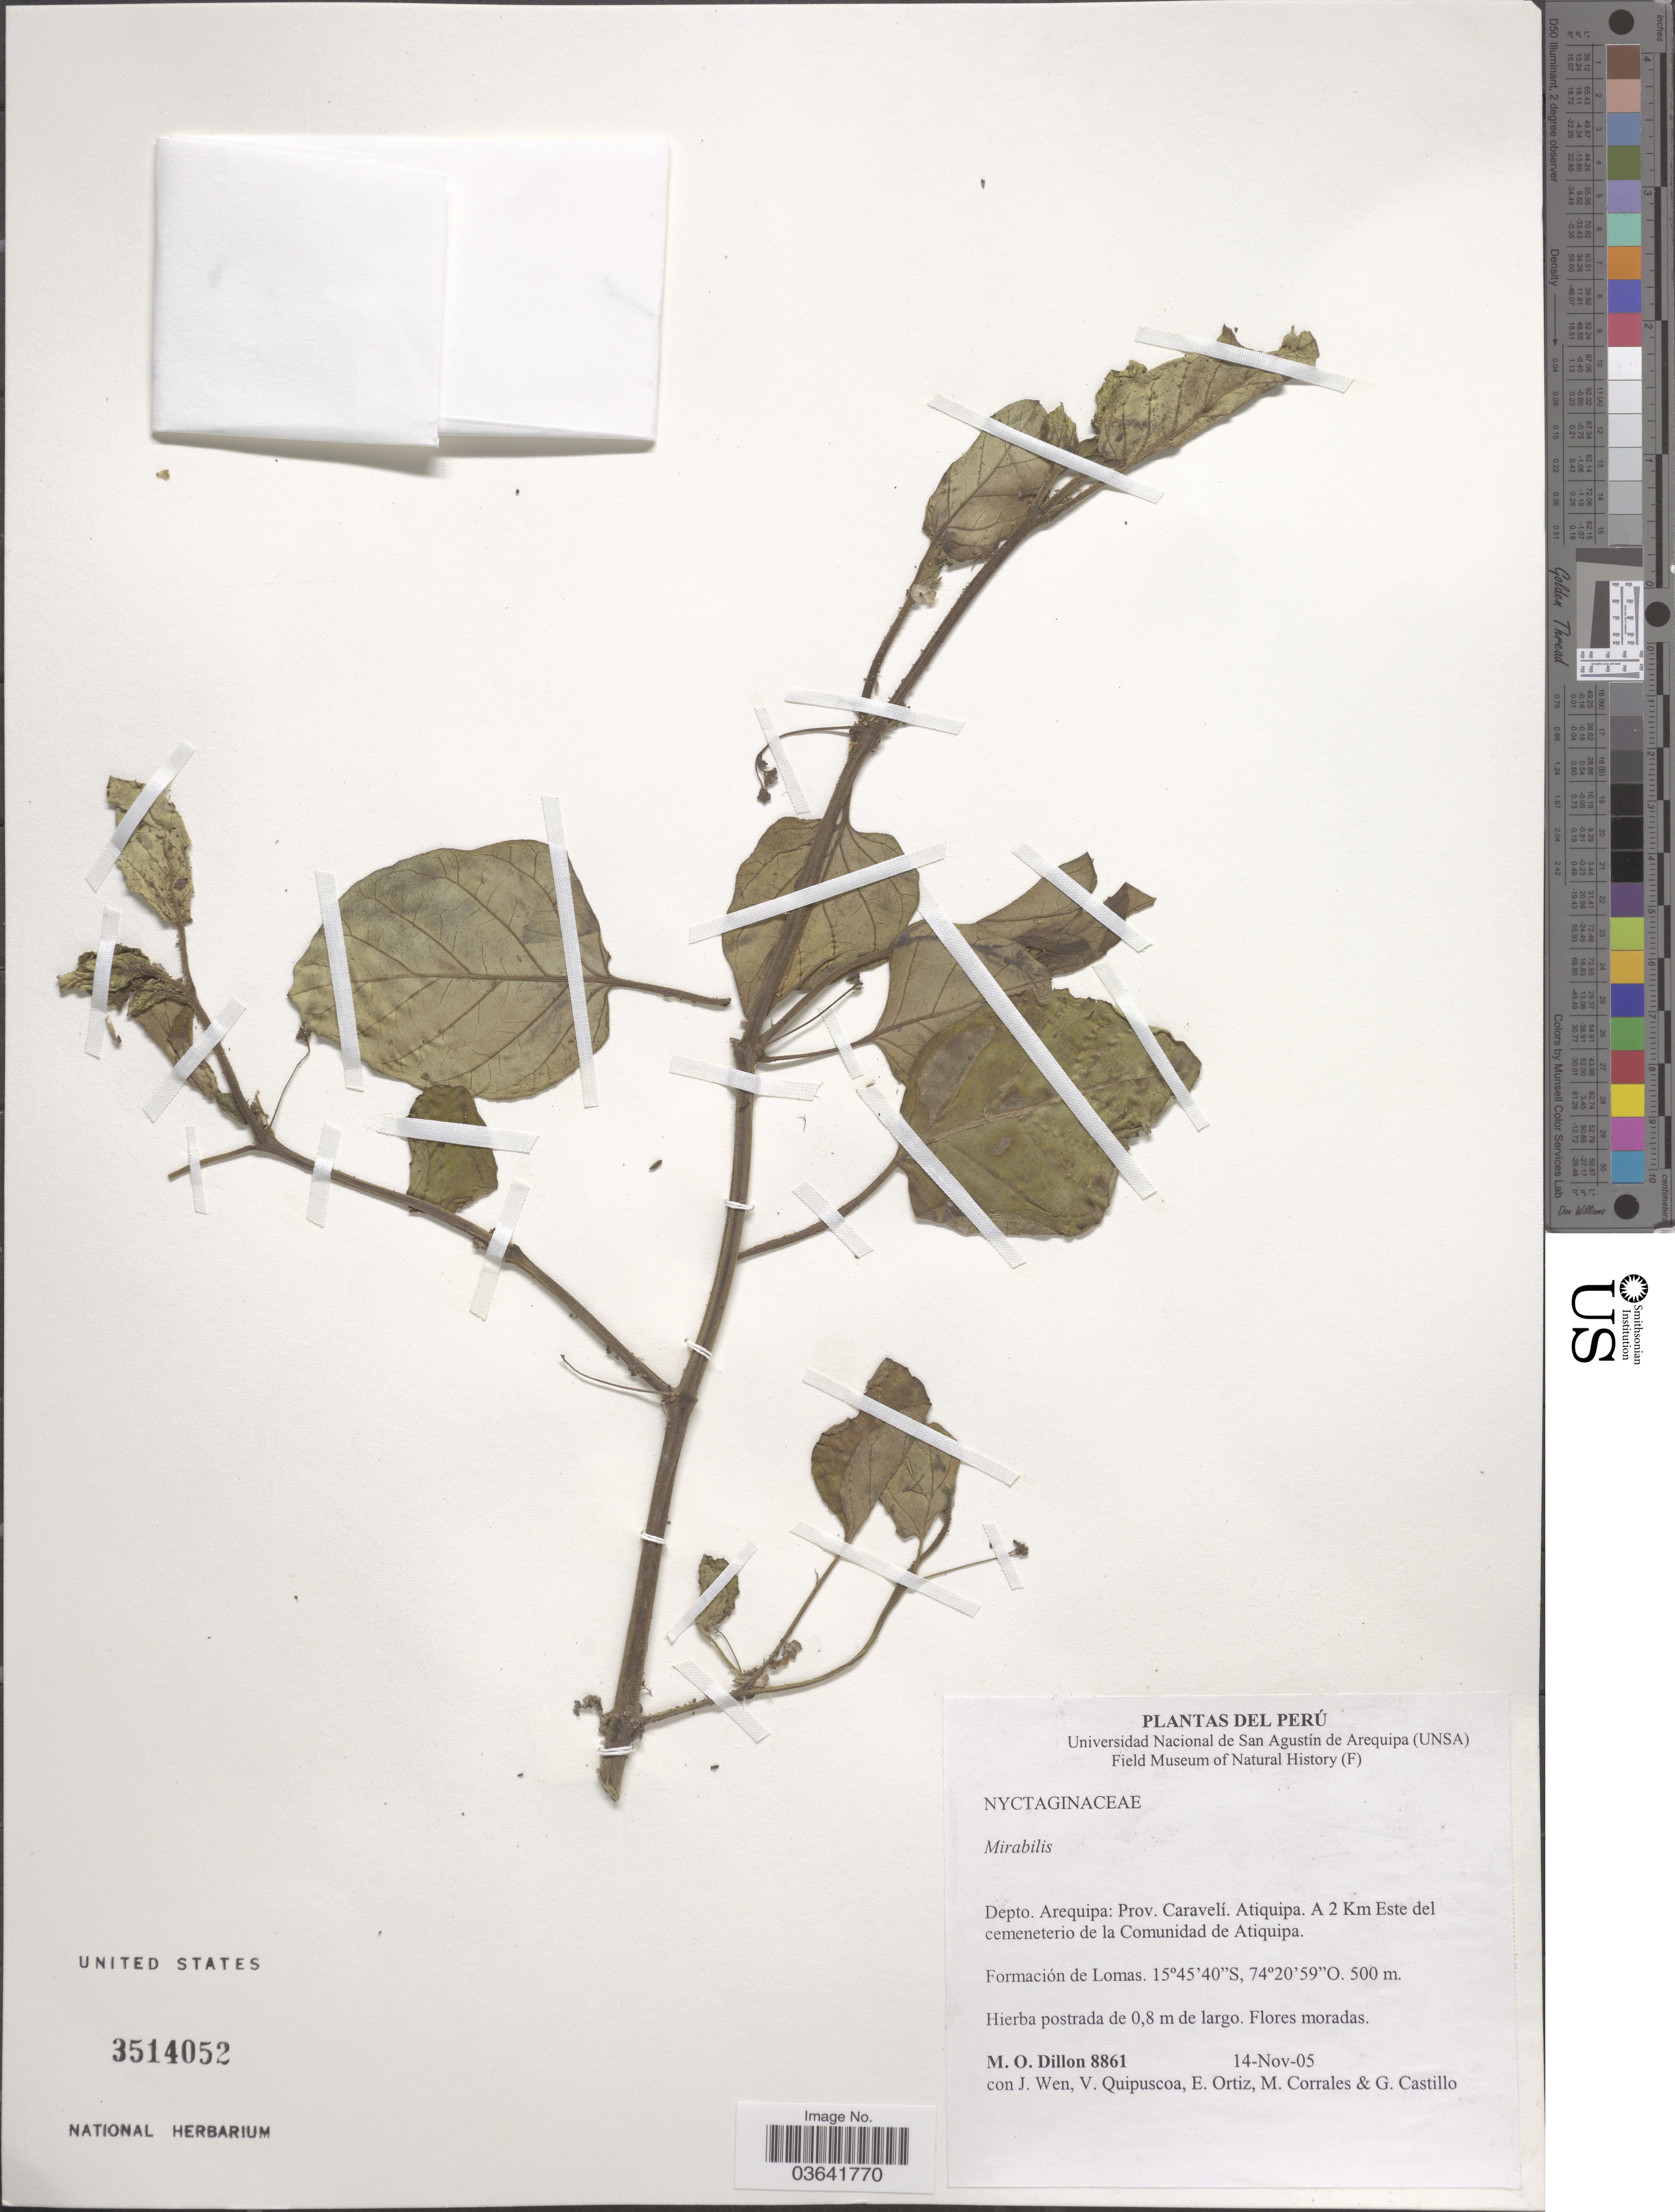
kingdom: Plantae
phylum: Tracheophyta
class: Magnoliopsida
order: Caryophyllales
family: Nyctaginaceae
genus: Mirabilis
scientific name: Mirabilis sp.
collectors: M. O. Dillon, J. Wen, V. Quipuscoa, E. Ortiz & et al.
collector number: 8861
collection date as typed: Transcribed d/m/y: 14/11/5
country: Peru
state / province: Arequipa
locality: Depto. Arequipa: Prov. Caravelí. Atiquipa. A 2 Km Este del cemeneterio de la Comunidad de Atiquipa.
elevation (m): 500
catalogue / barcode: US 3514052